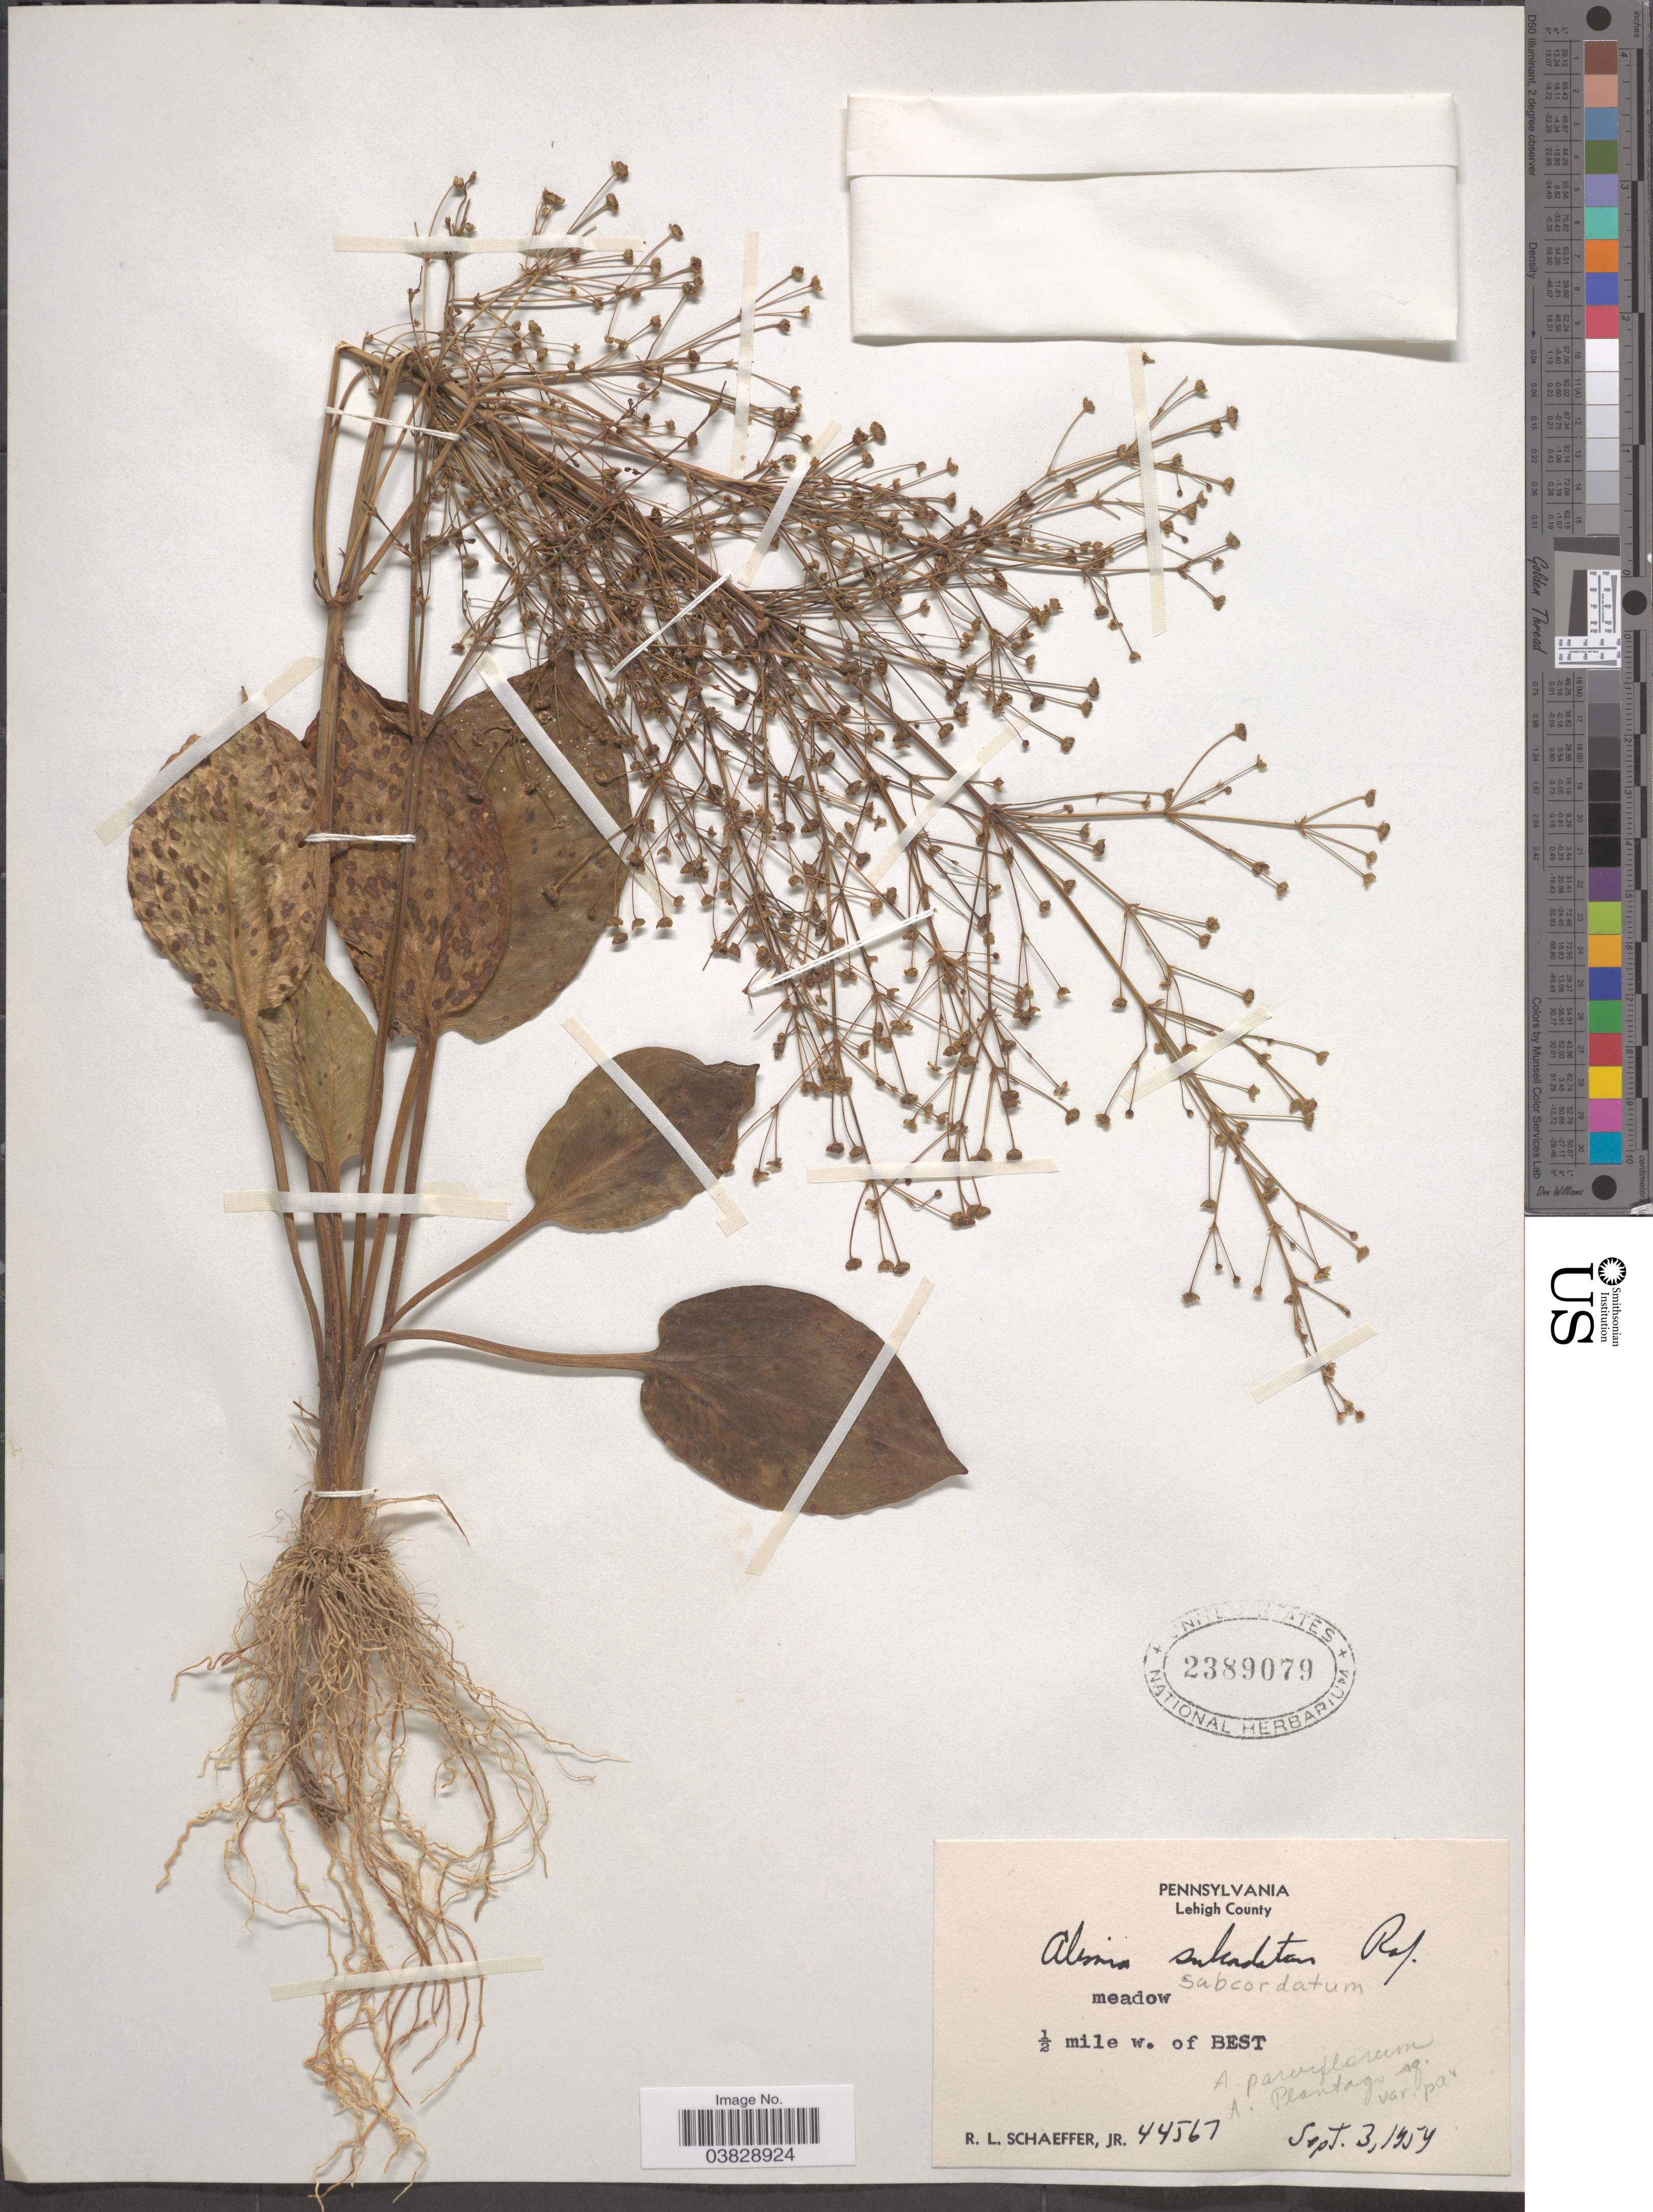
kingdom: Plantae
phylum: Tracheophyta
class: Liliopsida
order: Alismatales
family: Alismataceae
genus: Alisma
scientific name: Alisma plantago-aquatica var. parviflorum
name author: (Pursh) Torr.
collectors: R. L. Schaeffer Jr.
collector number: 44567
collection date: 1959-09-03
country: United States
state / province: Pennsylvania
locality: Lehigh County. Meadow. ½ mile w. of Best.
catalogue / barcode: US 2389079